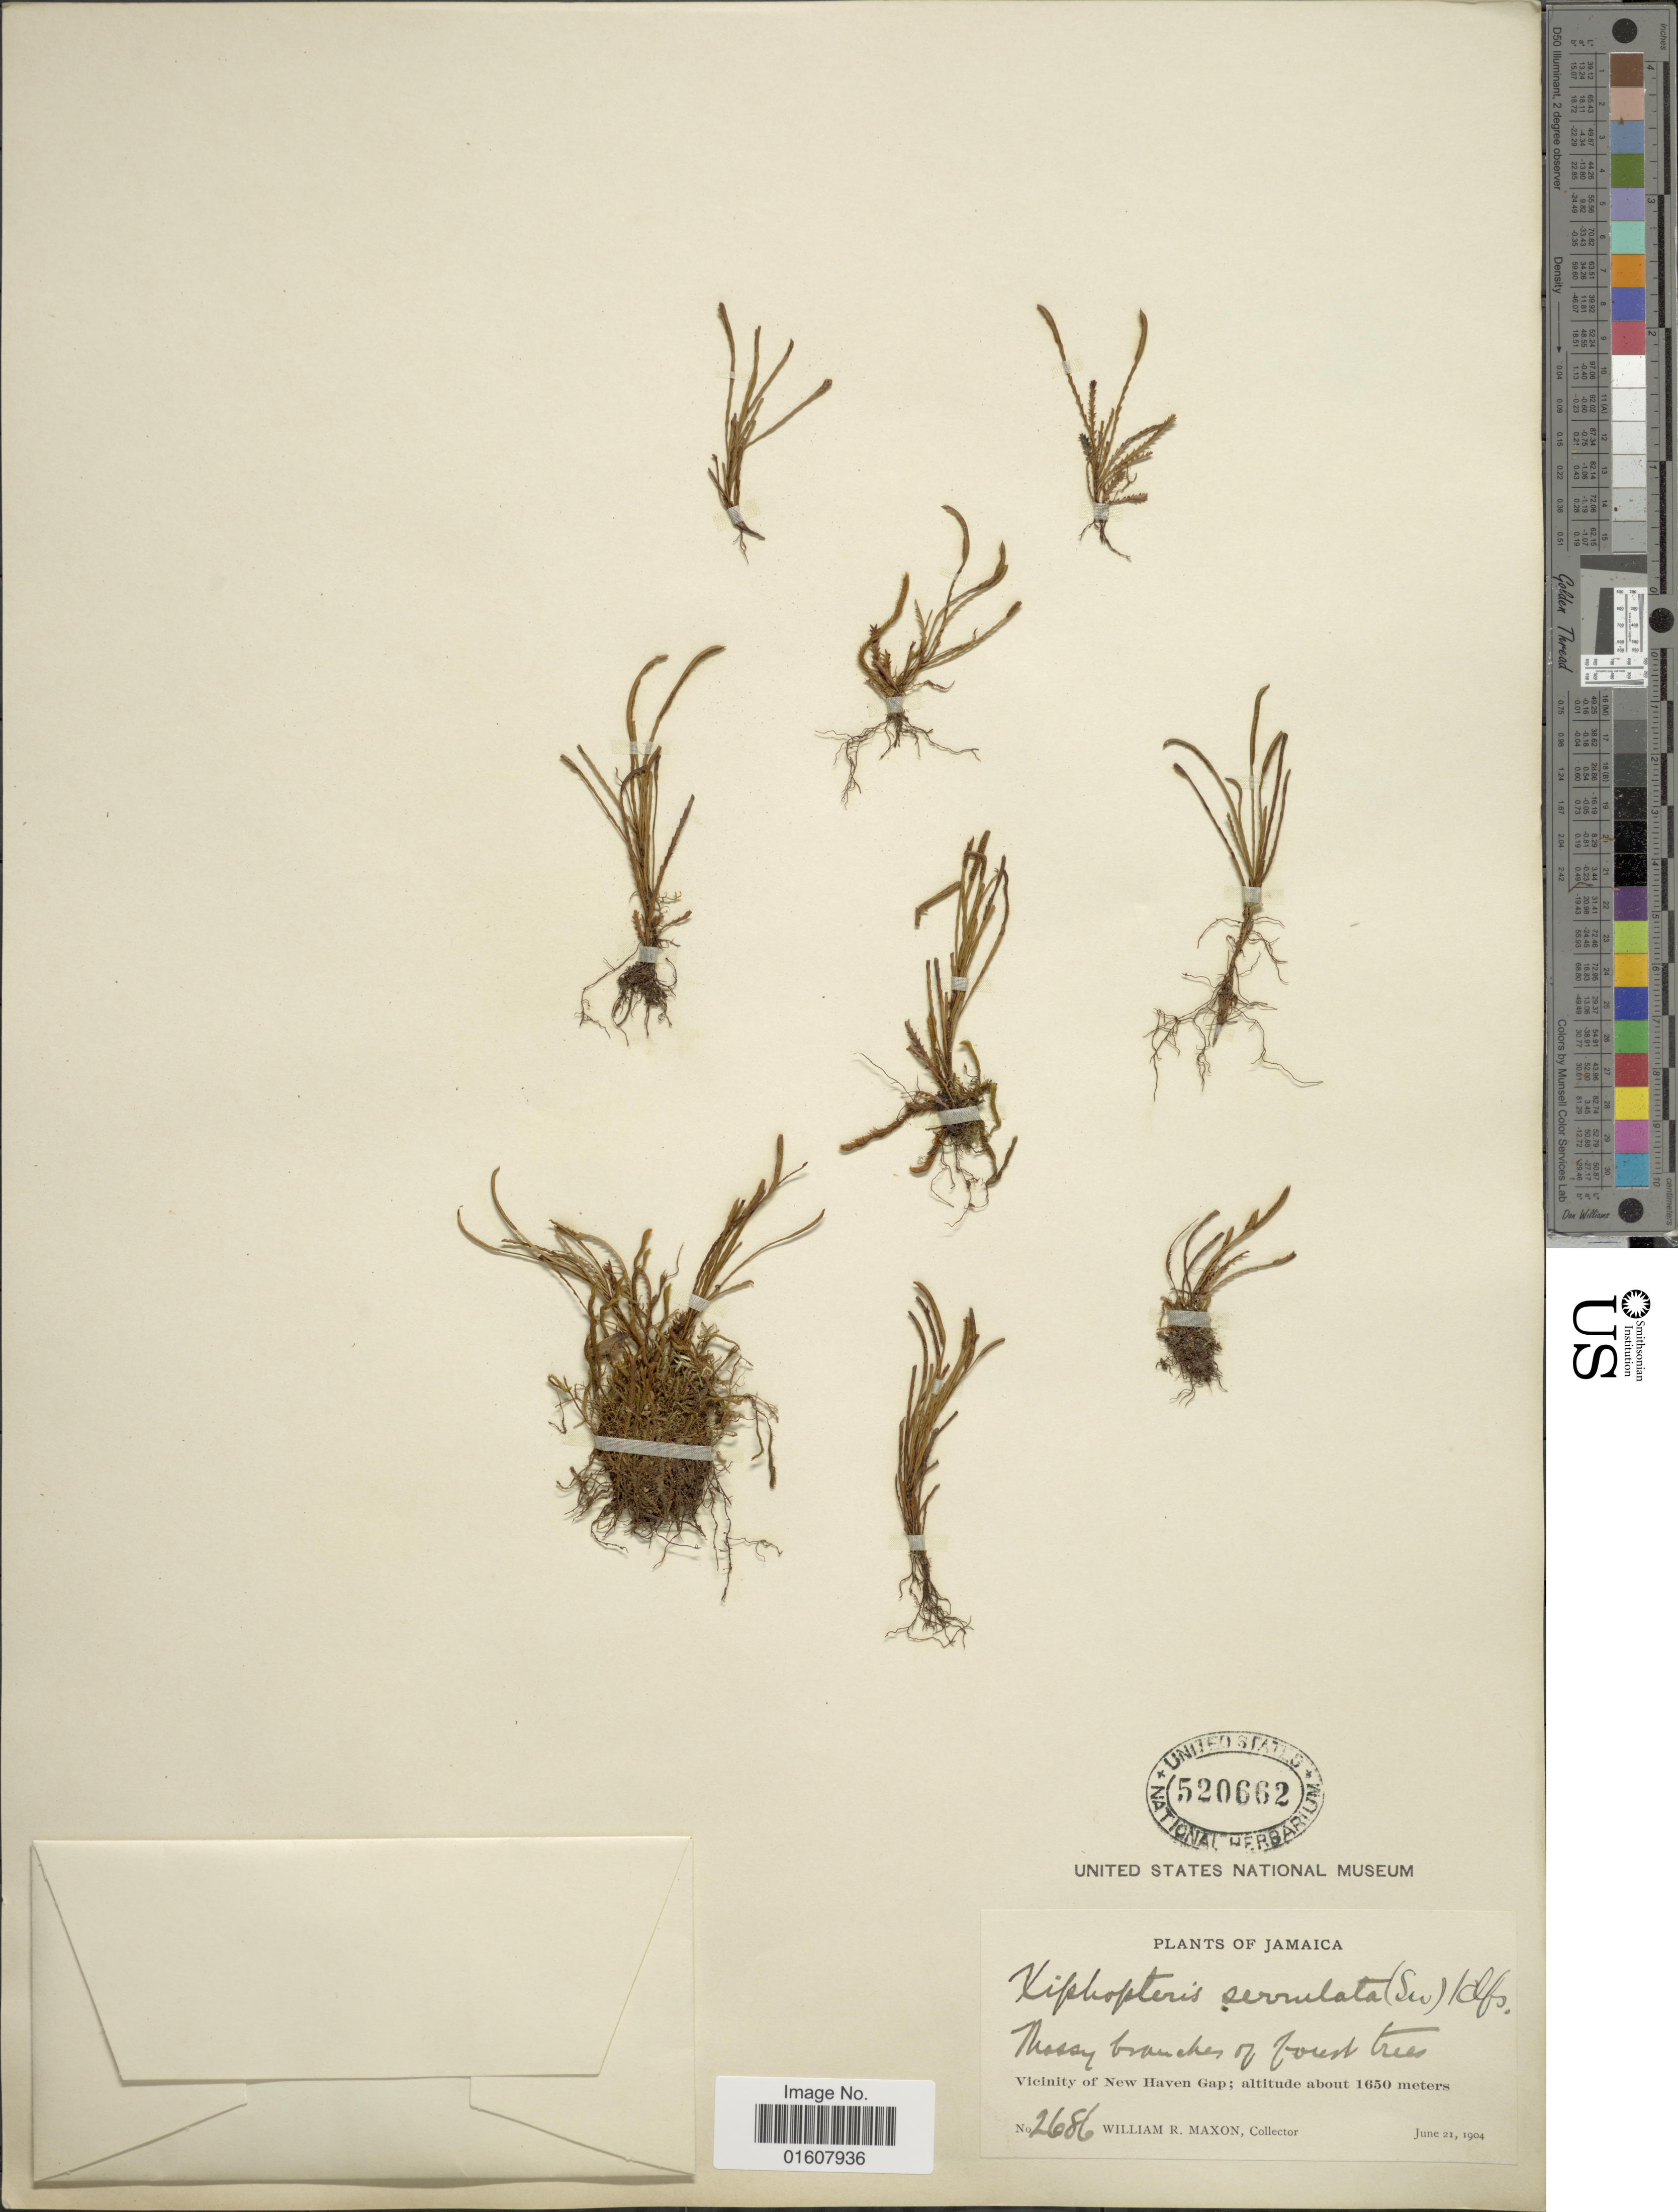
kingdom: Plantae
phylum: Tracheophyta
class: Polypodiopsida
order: Polypodiales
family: Polypodiaceae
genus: Cochlidium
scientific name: Cochlidium serrulatum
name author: (Sw.) L.E. Bishop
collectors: W. R. Maxon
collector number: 2686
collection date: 1904-06-21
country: Jamaica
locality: Vicinity of New Haven Gap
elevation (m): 1650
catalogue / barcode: US 520662